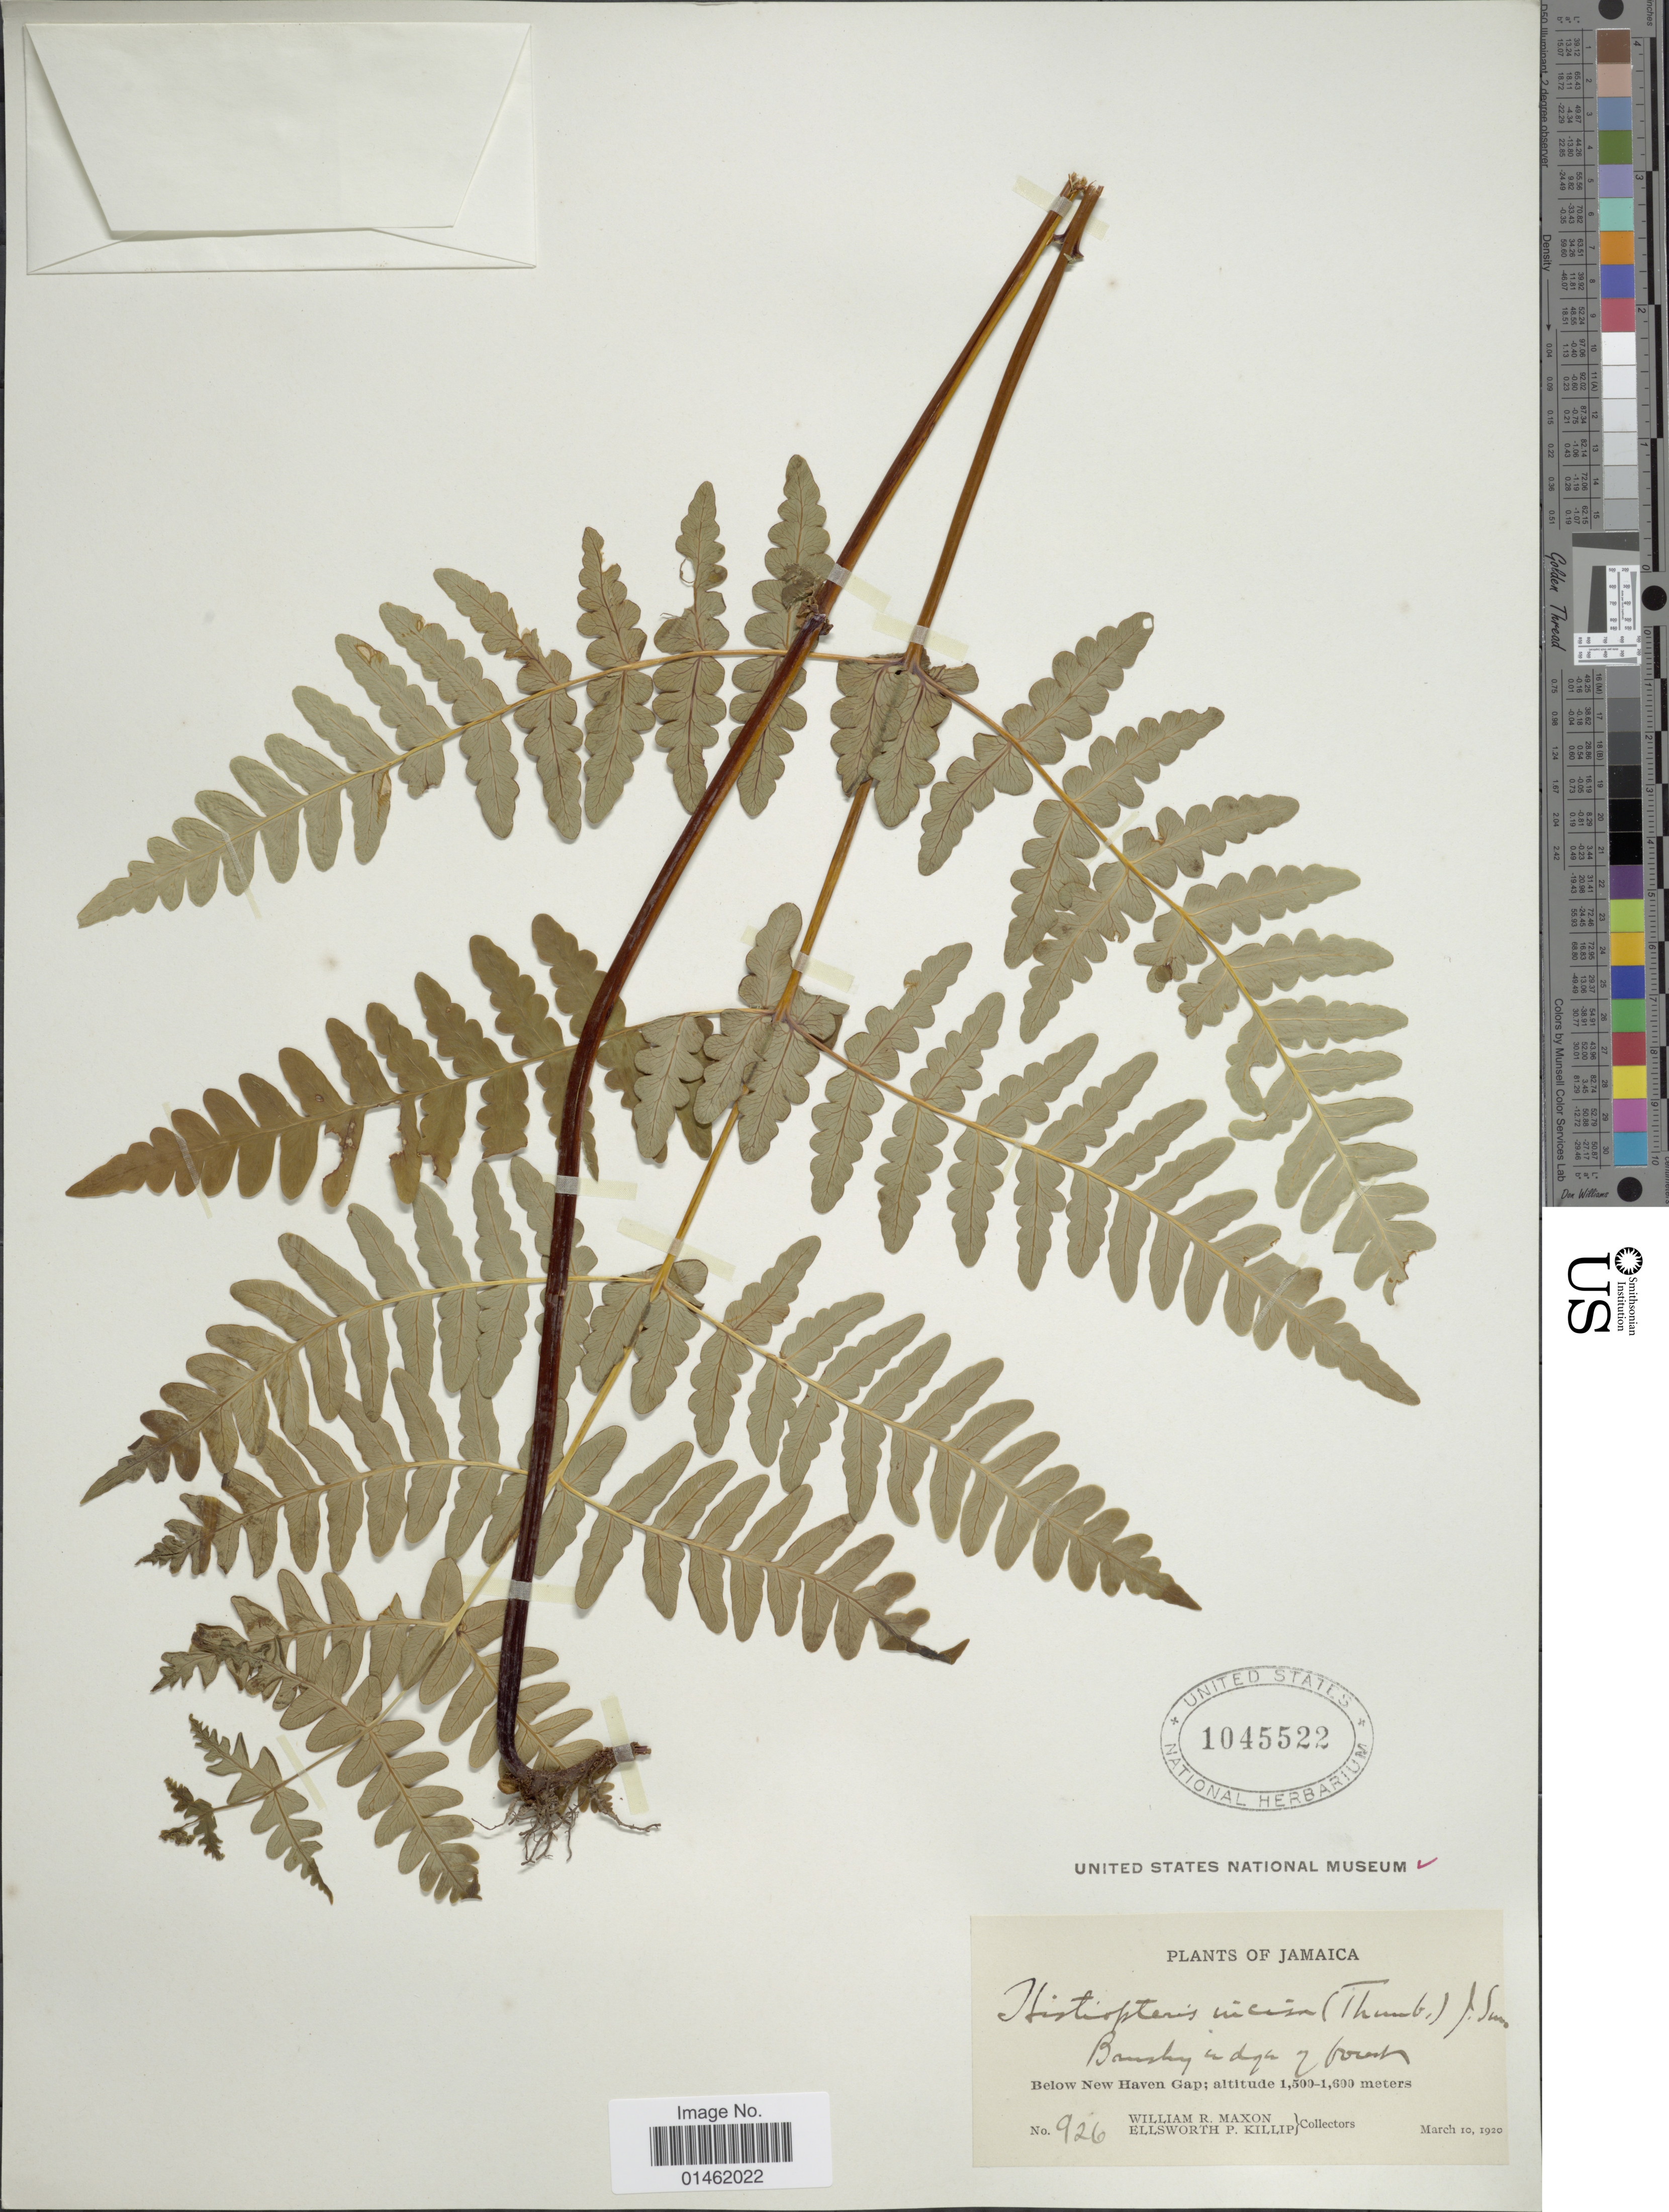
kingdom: Plantae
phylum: Tracheophyta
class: Polypodiopsida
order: Polypodiales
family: Dennstaedtiaceae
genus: Histiopteris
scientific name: Histiopteris incisa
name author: (Thunb.) J. Sm.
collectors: W. R. Maxon & E. P. Killip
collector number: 926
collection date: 1920-03-10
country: Jamaica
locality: Nelow New Haven Gap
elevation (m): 1500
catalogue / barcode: US 1045522